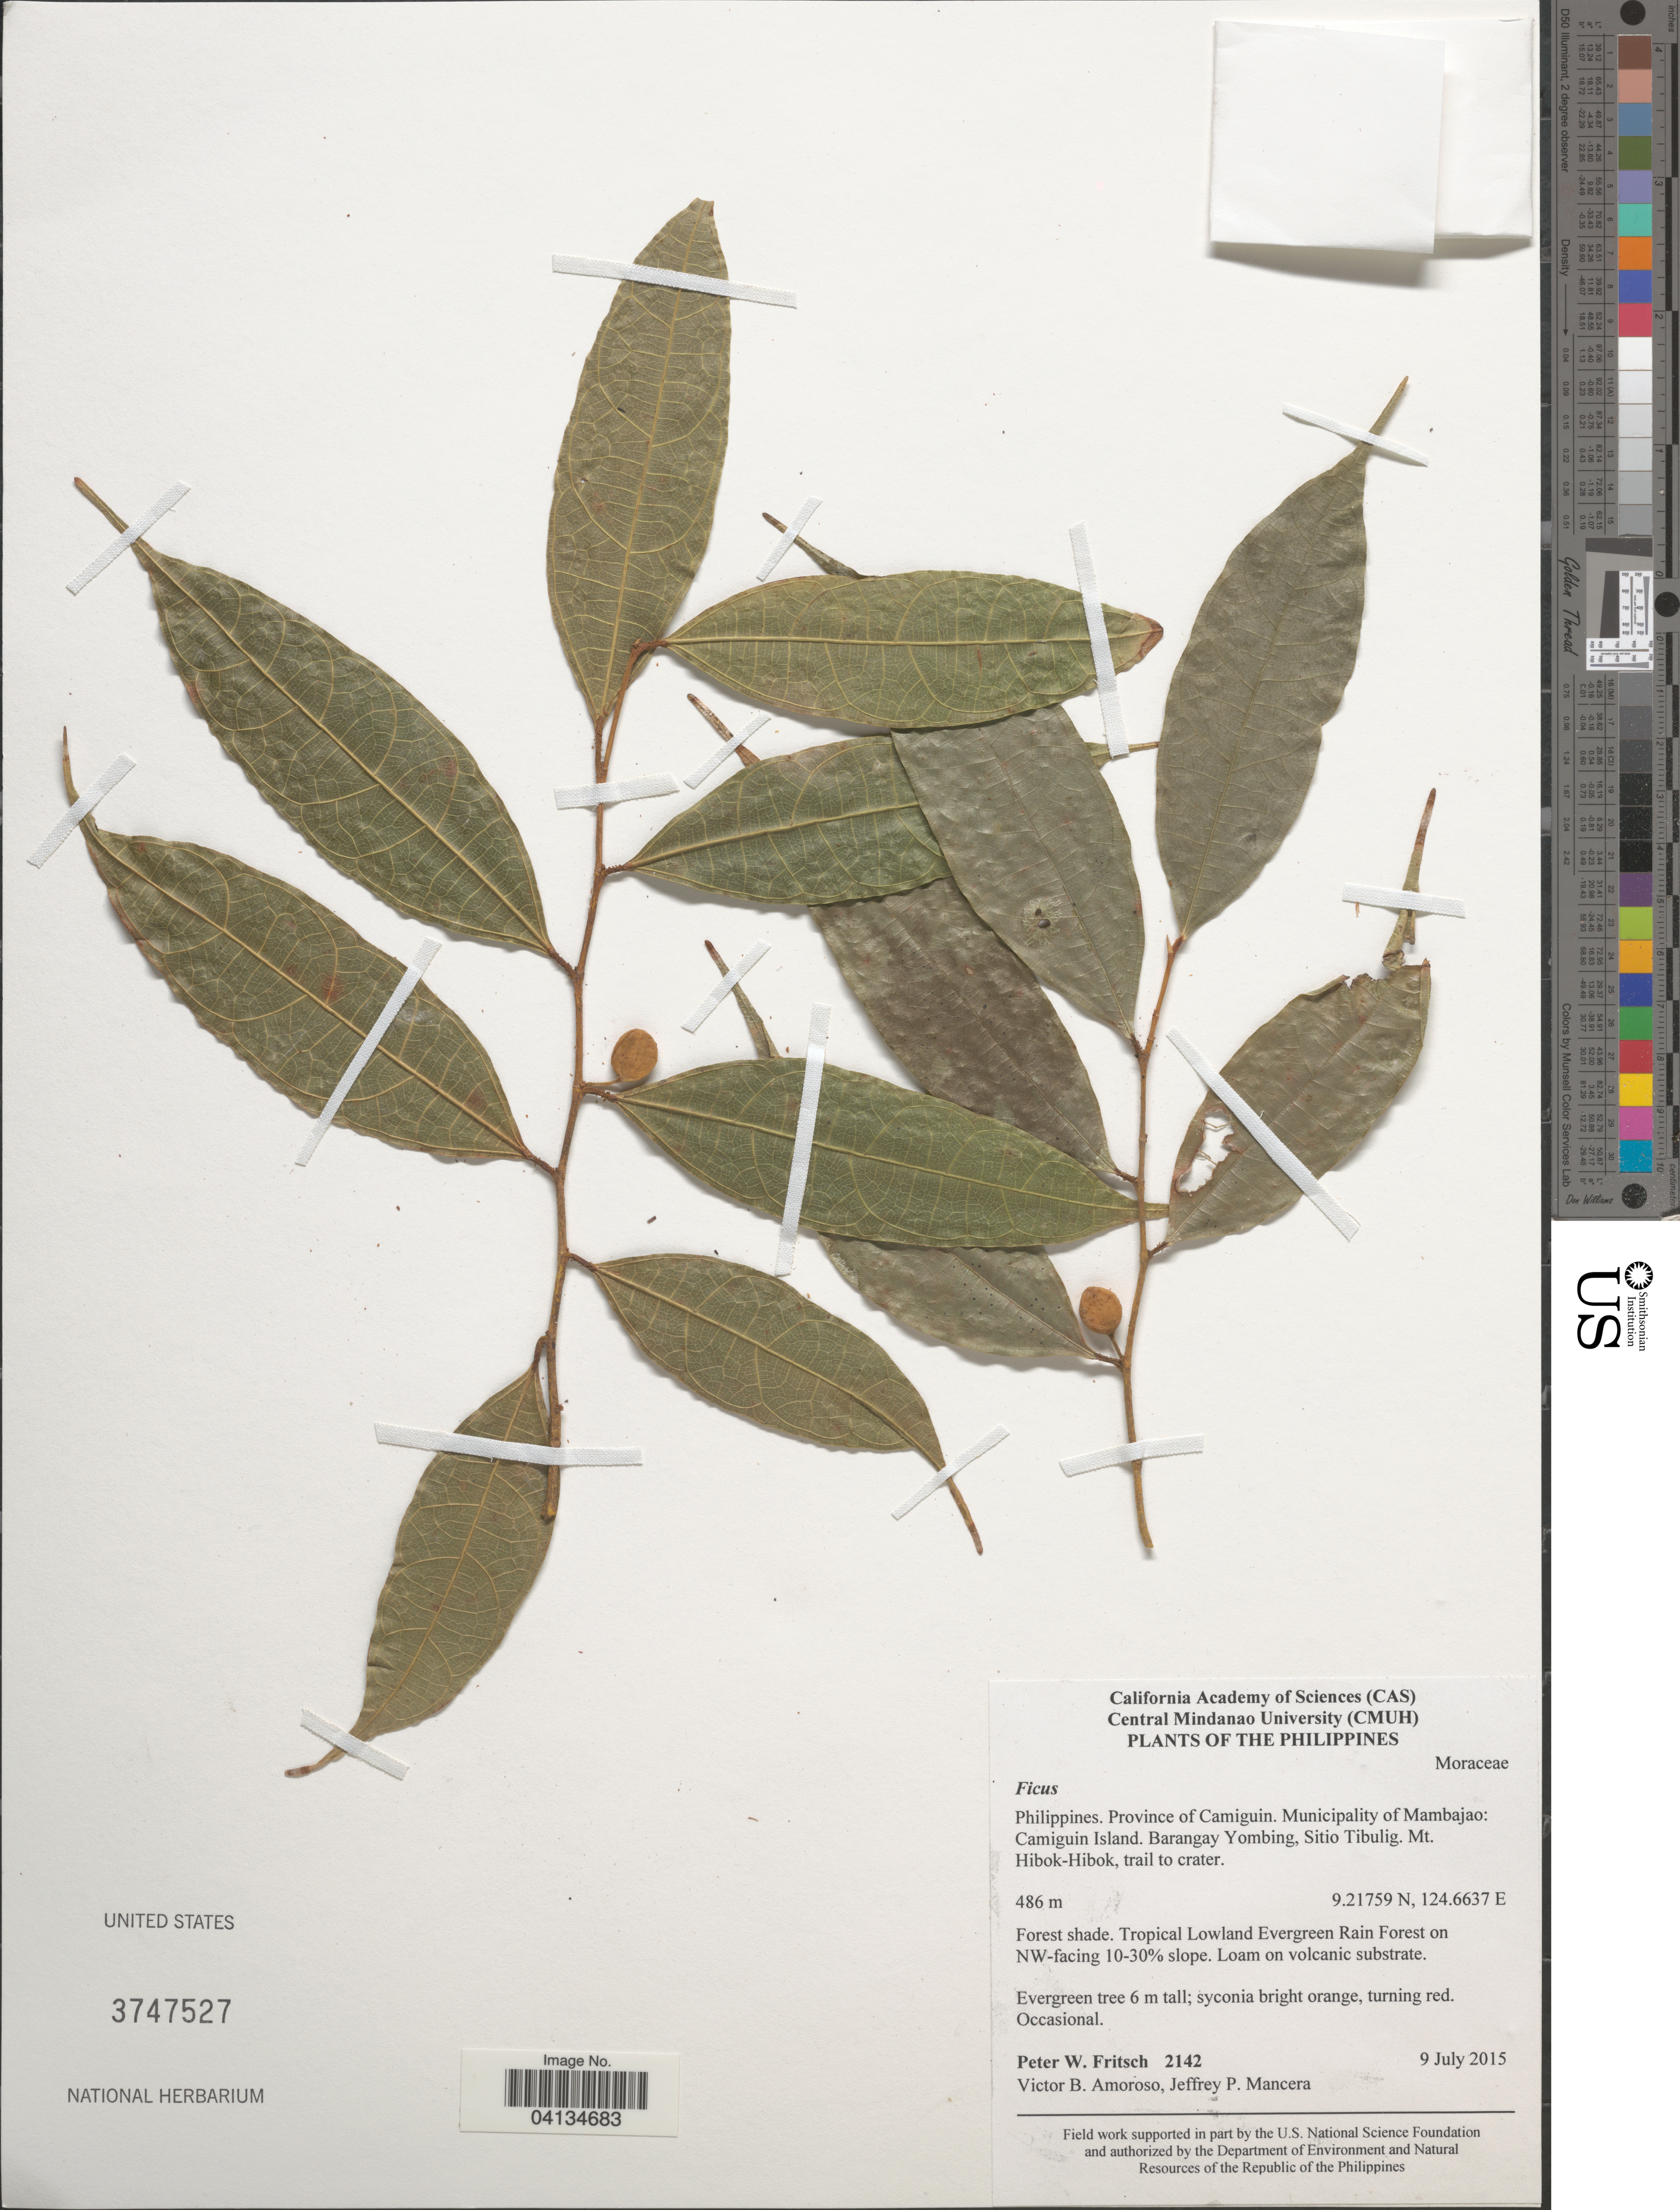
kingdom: Plantae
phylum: Tracheophyta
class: Magnoliopsida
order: Rosales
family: Moraceae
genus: Ficus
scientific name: Ficus sp.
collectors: P. W. Fritsch, V. Amoroso & J. Mancera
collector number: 2142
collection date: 2015-07-09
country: Philippines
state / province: Northern Mindanao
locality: Province of Camiguin. Municipality of Mambajao: Camiguin Island. Barangay Yombing, Sitio Tibulig. Mt. Hibok-Hibok, trail to crater. Tropical Lowland Evergreen Rain Forest on NW-facing 10-30% slope.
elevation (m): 486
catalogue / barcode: US 3747527